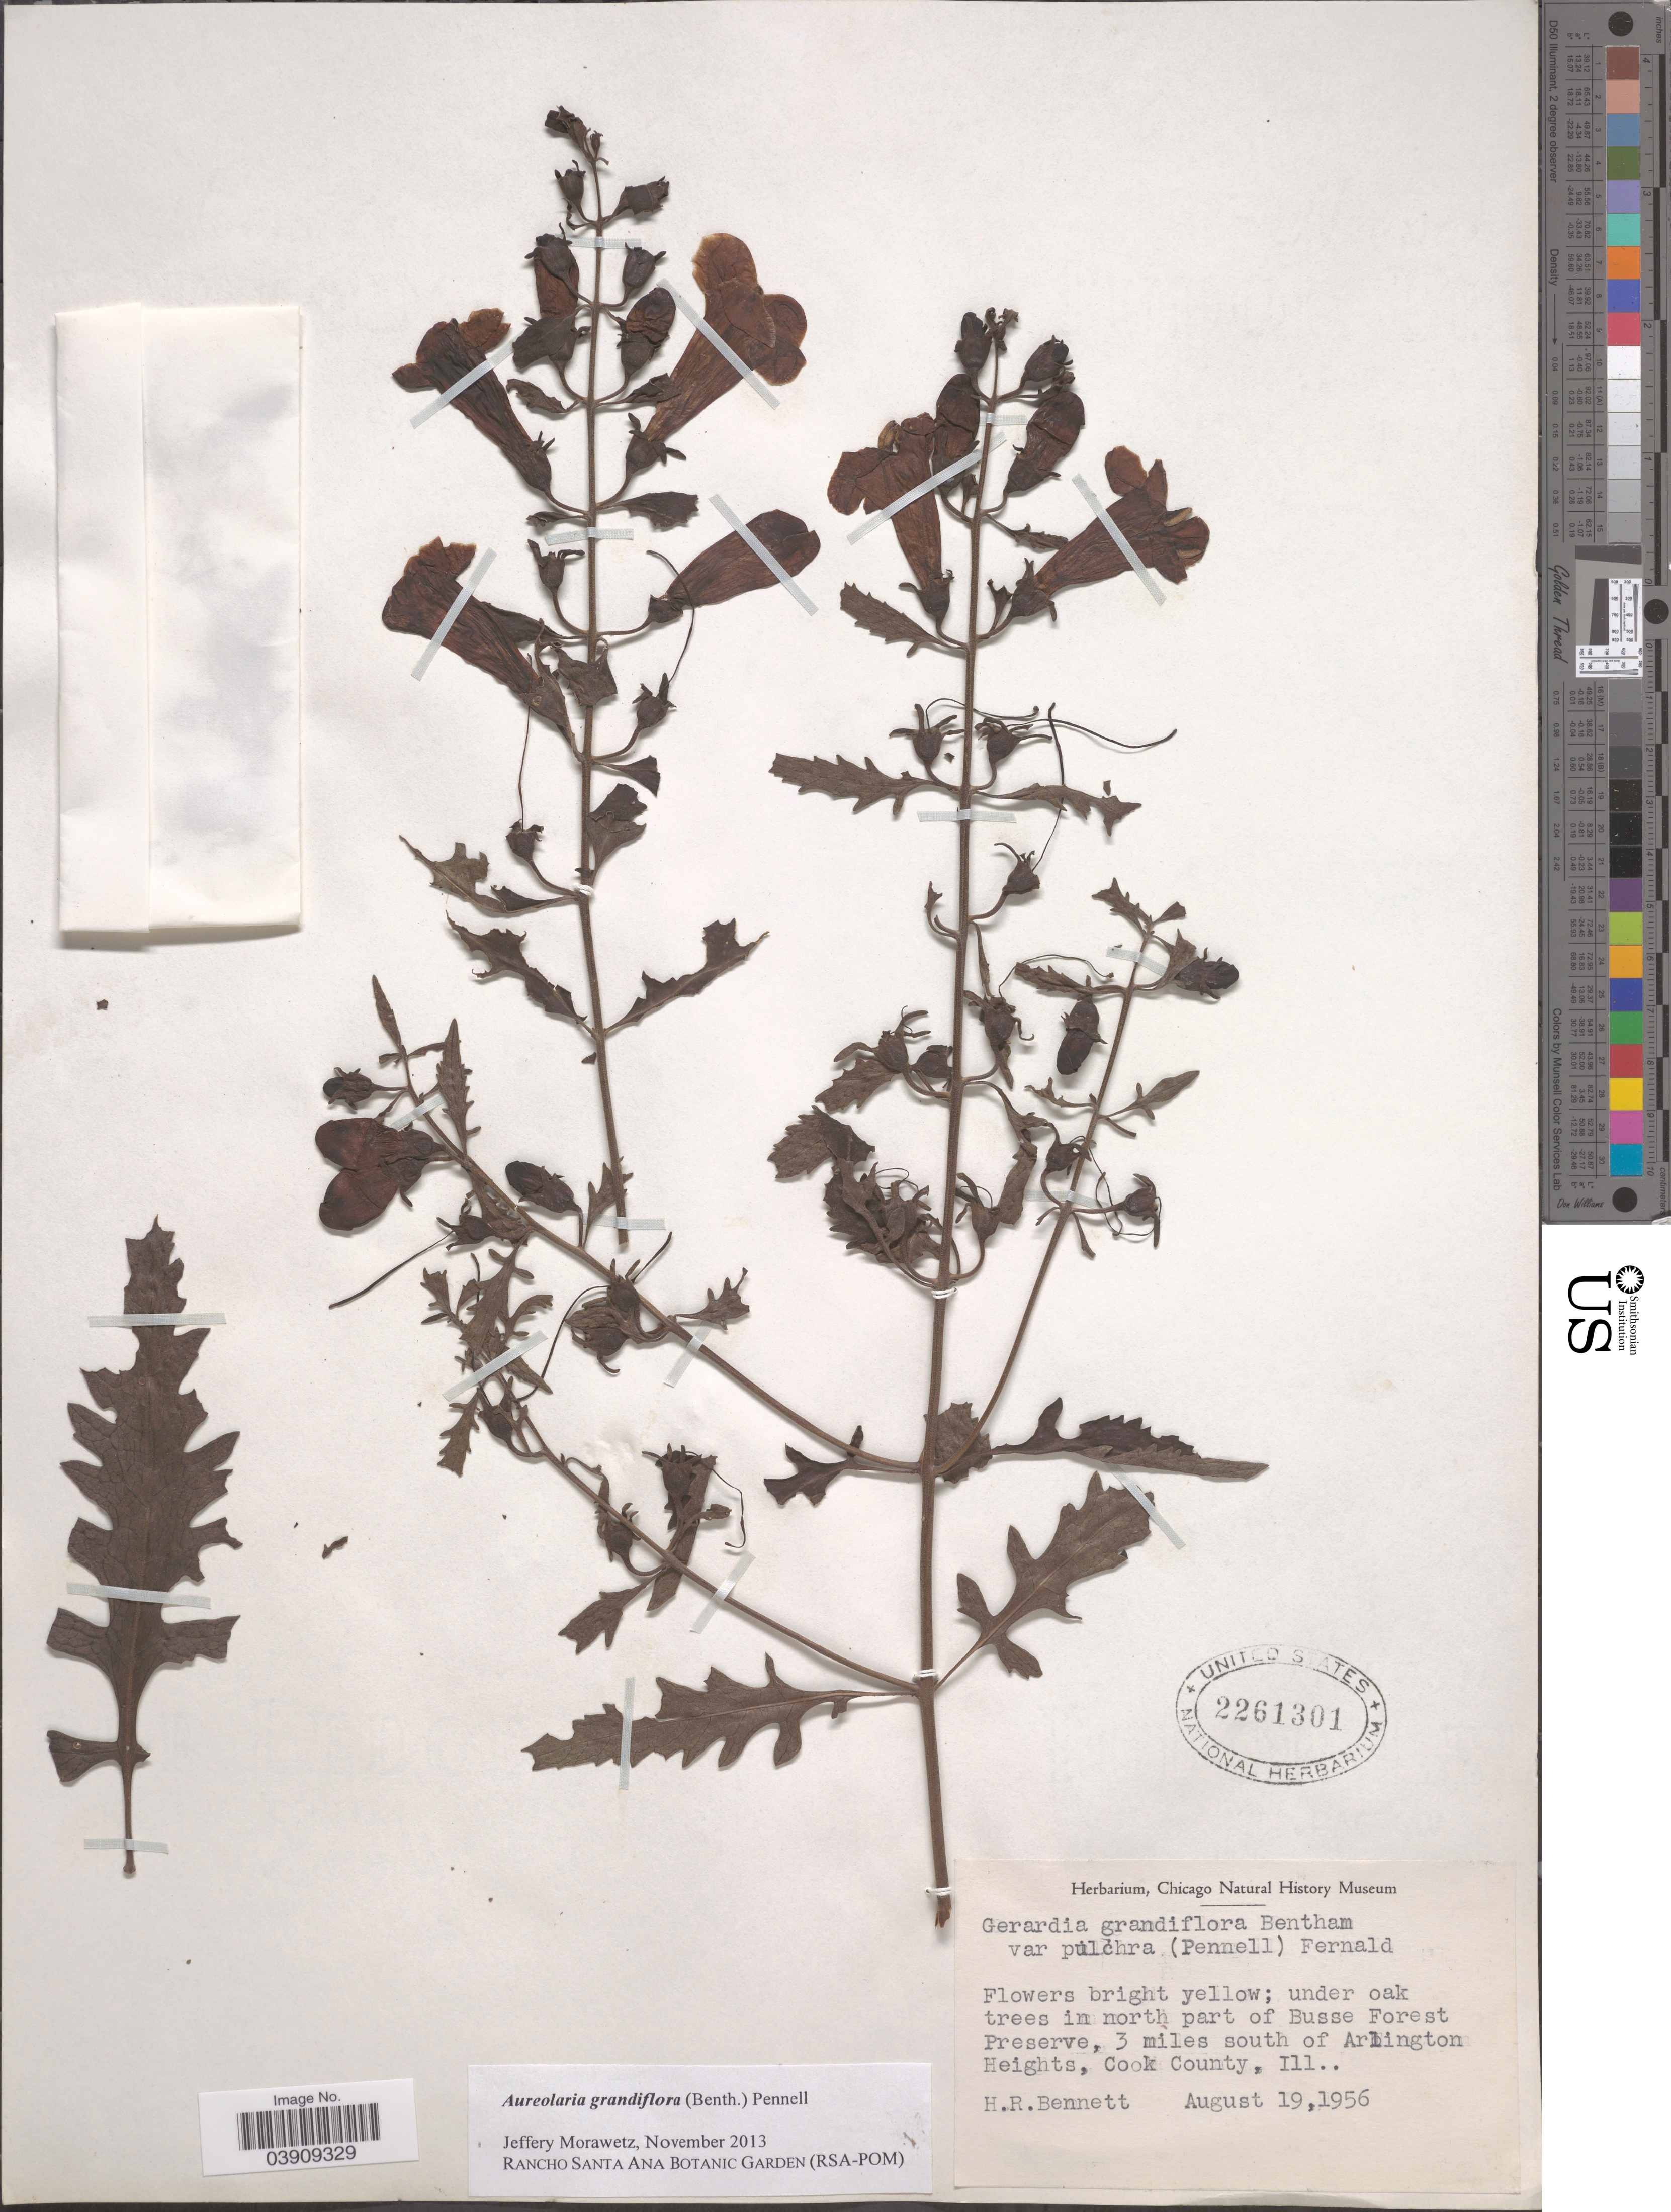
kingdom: Plantae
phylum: Tracheophyta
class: Magnoliopsida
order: Lamiales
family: Orobanchaceae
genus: Aureolaria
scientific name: Aureolaria grandiflora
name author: (Benth.) Pennell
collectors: H. R. Bennett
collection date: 1956-08-19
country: United States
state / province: Illinois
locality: In north part of Busse Forest Preserve, 3 miles south of Arlington Heights, Cook County.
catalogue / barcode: US 2261301